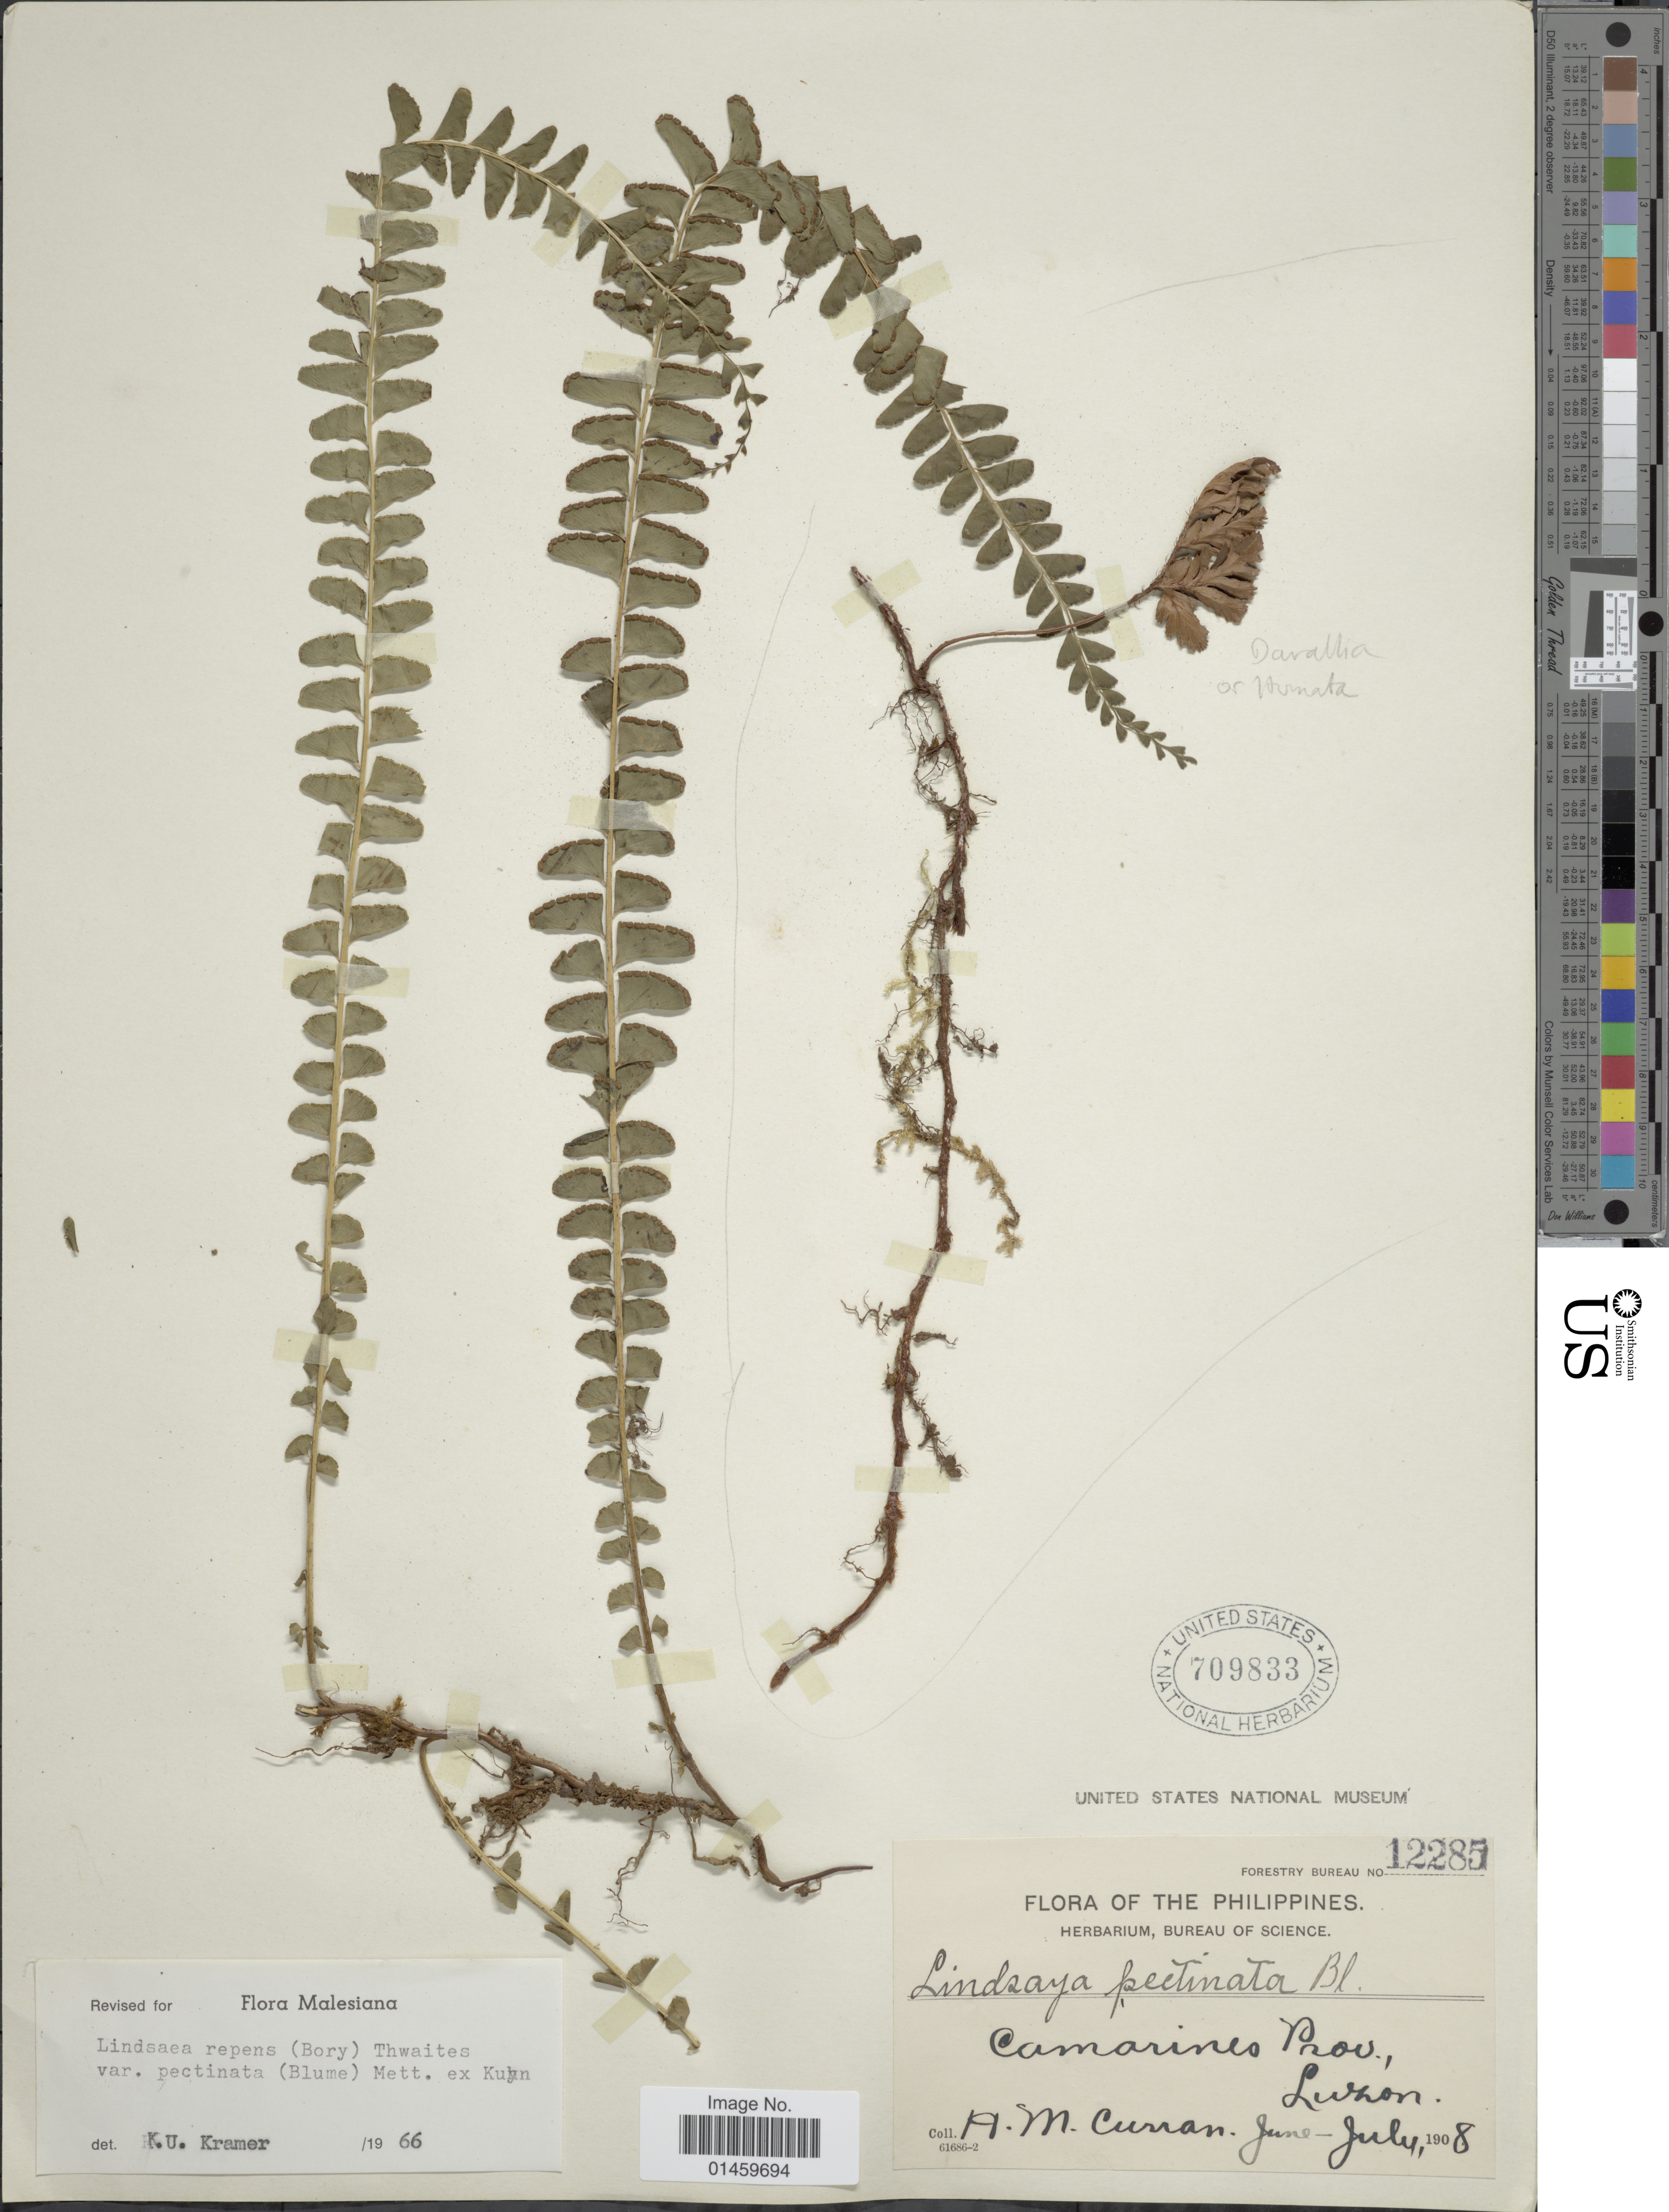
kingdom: Plantae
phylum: Tracheophyta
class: Polypodiopsida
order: Polypodiales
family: Lindsaeaceae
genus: Lindsaea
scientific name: Lindsaea repens var. pectinata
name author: (Blume) Mett.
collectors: H. M. Curran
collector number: Forestry Bureau 12285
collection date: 1908-06/1908-07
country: Philippines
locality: Camarines Prov., Luzon.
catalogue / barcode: US 709833